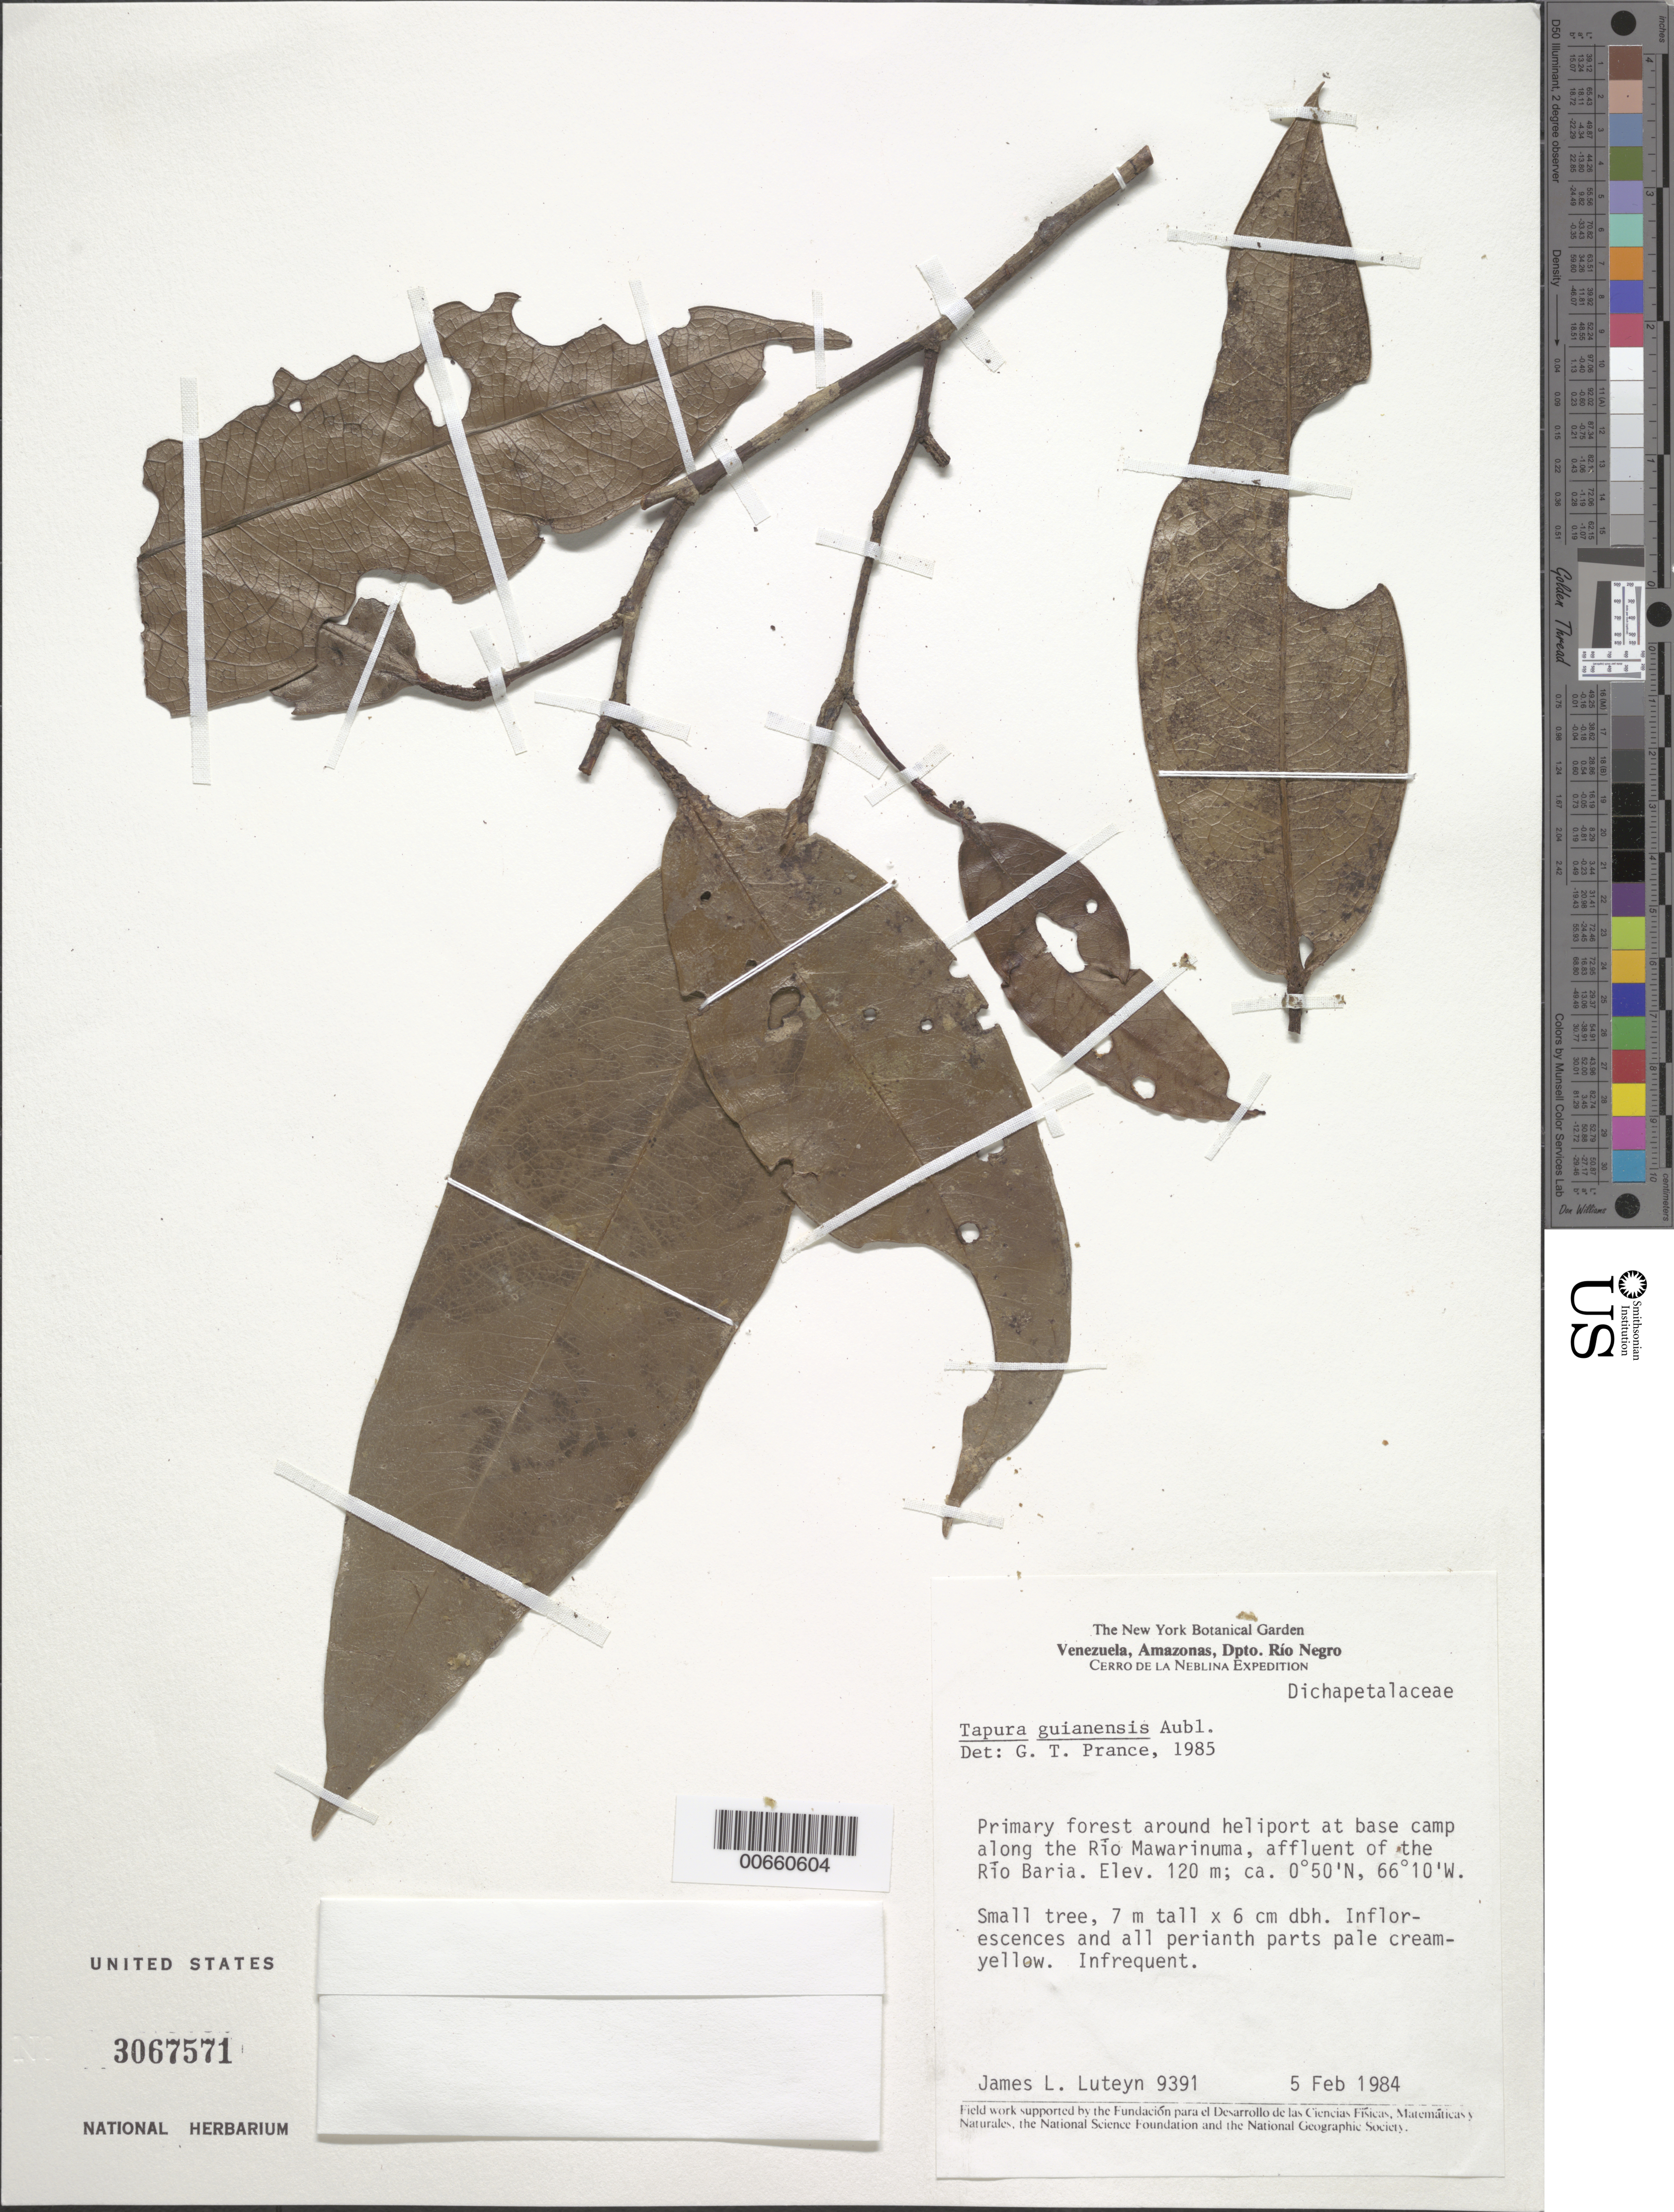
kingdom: Plantae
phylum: Tracheophyta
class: Magnoliopsida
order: Malpighiales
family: Dichapetalaceae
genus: Tapura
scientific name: Tapura guianensis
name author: Aubl.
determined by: Prance, G. T.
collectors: J. L. Luteyn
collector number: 9391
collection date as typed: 5-Feb-84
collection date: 1984-02-05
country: Venezuela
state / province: Amazonas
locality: Río Mawarinuma, affluent of the Río Baria, heliport near base camp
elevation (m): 120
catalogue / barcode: US 3067571